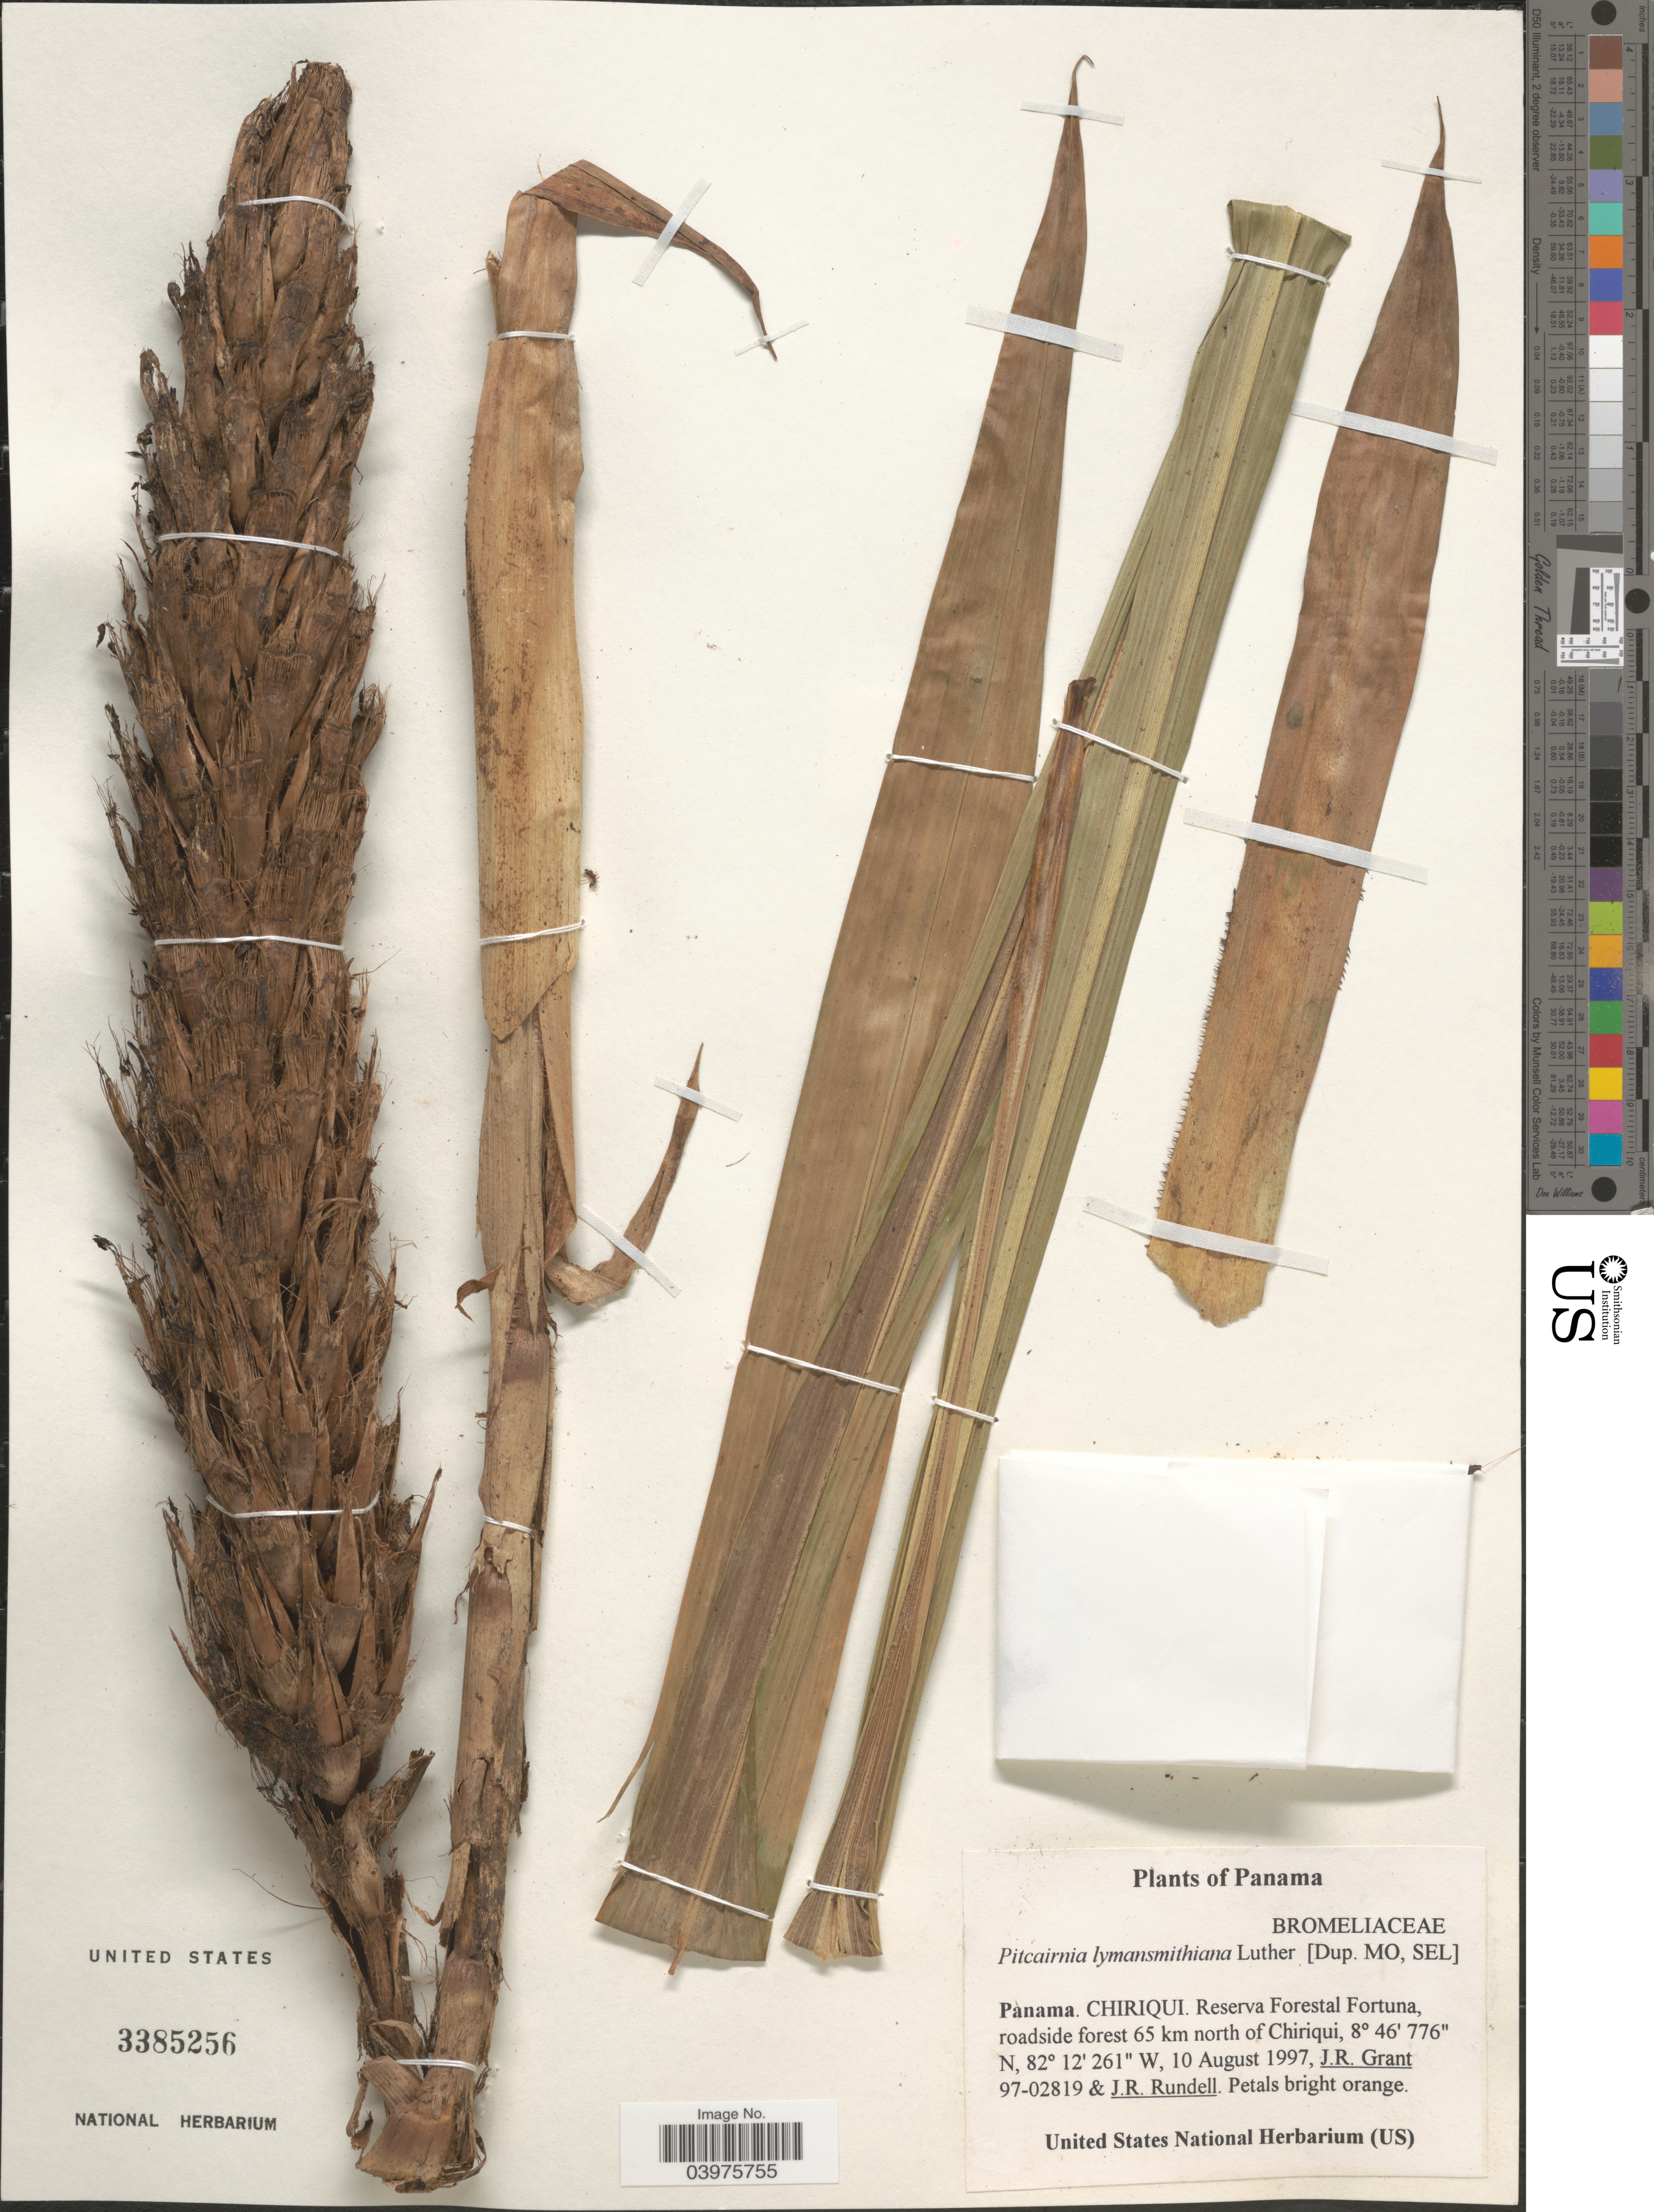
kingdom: Plantae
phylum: Tracheophyta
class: Liliopsida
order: Poales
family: Bromeliaceae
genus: Pitcairnia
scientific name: Pitcairnia rundelliana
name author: J.R. Grant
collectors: J. Grant & J. R. Rundell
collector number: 97-02819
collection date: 1997-08-10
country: Panama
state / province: Chiriqui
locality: Reserva Forestal Fortuna, roadside forest 65 km north of Chiriqui.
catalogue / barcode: US 3385256